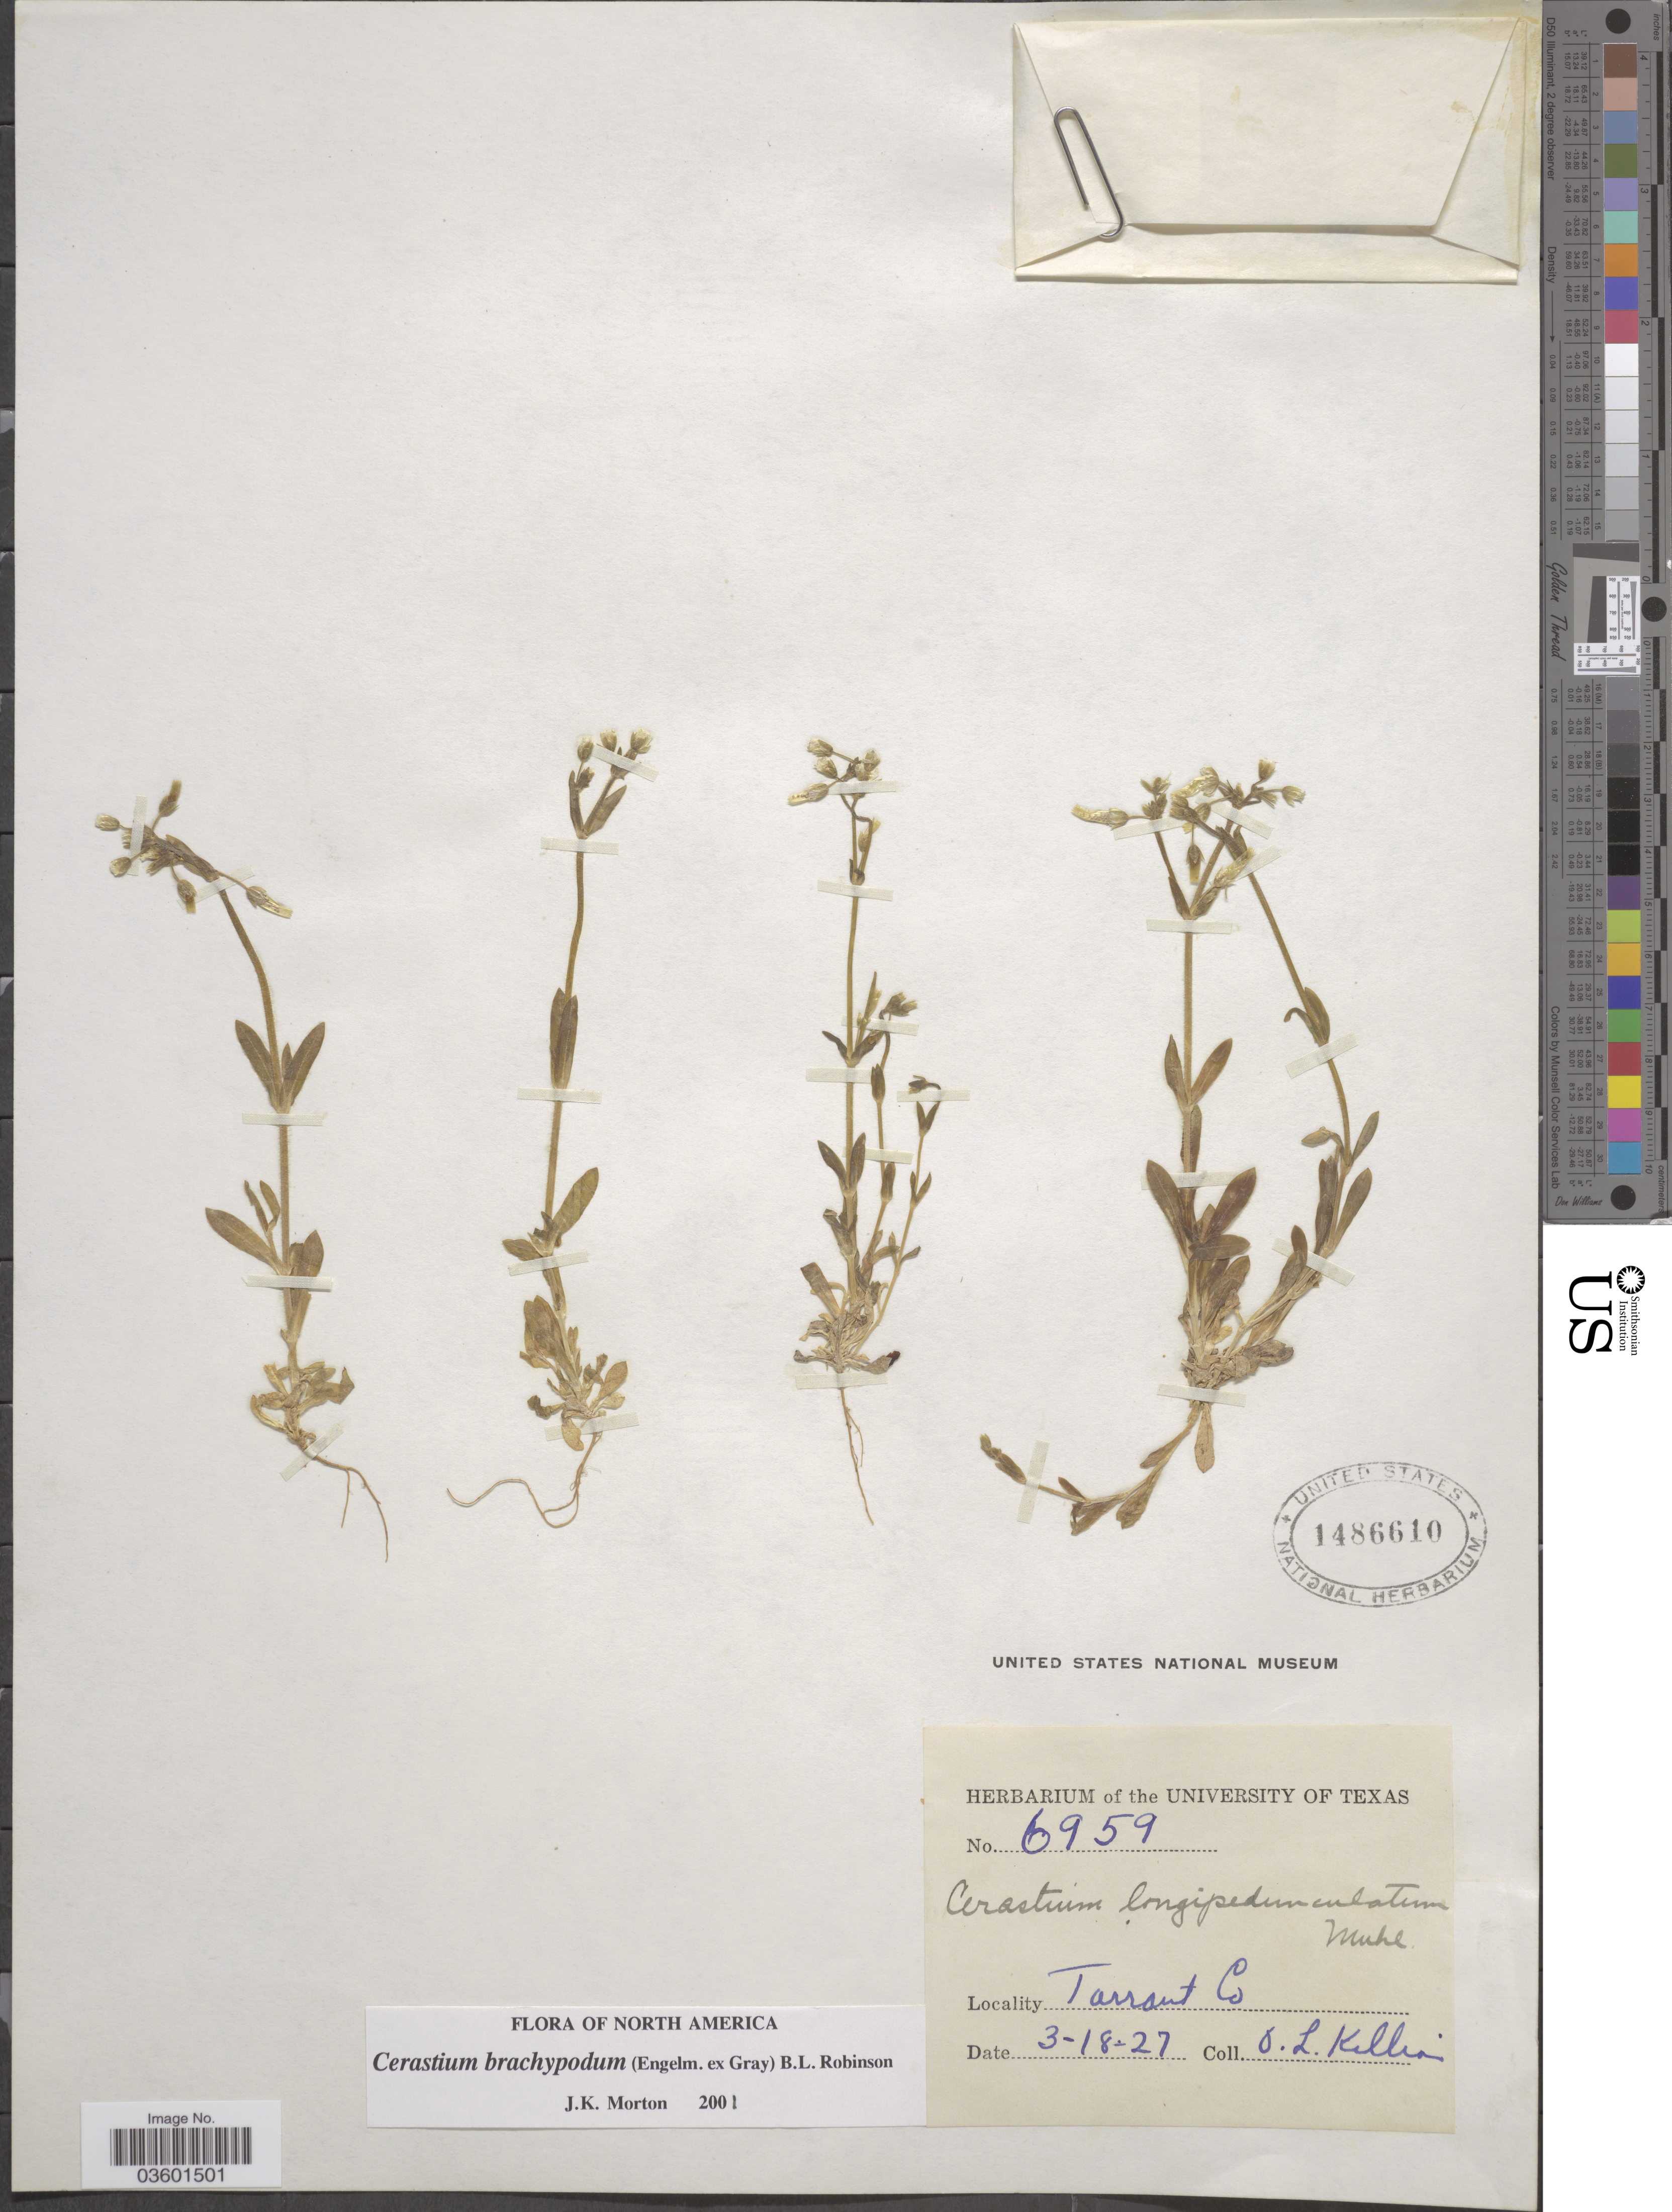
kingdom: Plantae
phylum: Tracheophyta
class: Magnoliopsida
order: Caryophyllales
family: Caryophyllaceae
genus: Cerastium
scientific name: Cerastium brachypodum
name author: (Engelm. ex A. Gray) B.L. Rob.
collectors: O. Killian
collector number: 6959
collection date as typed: Transcribed d/m/y: 18/3/27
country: United States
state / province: Texas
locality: Tarrant Co.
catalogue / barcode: US 1486610